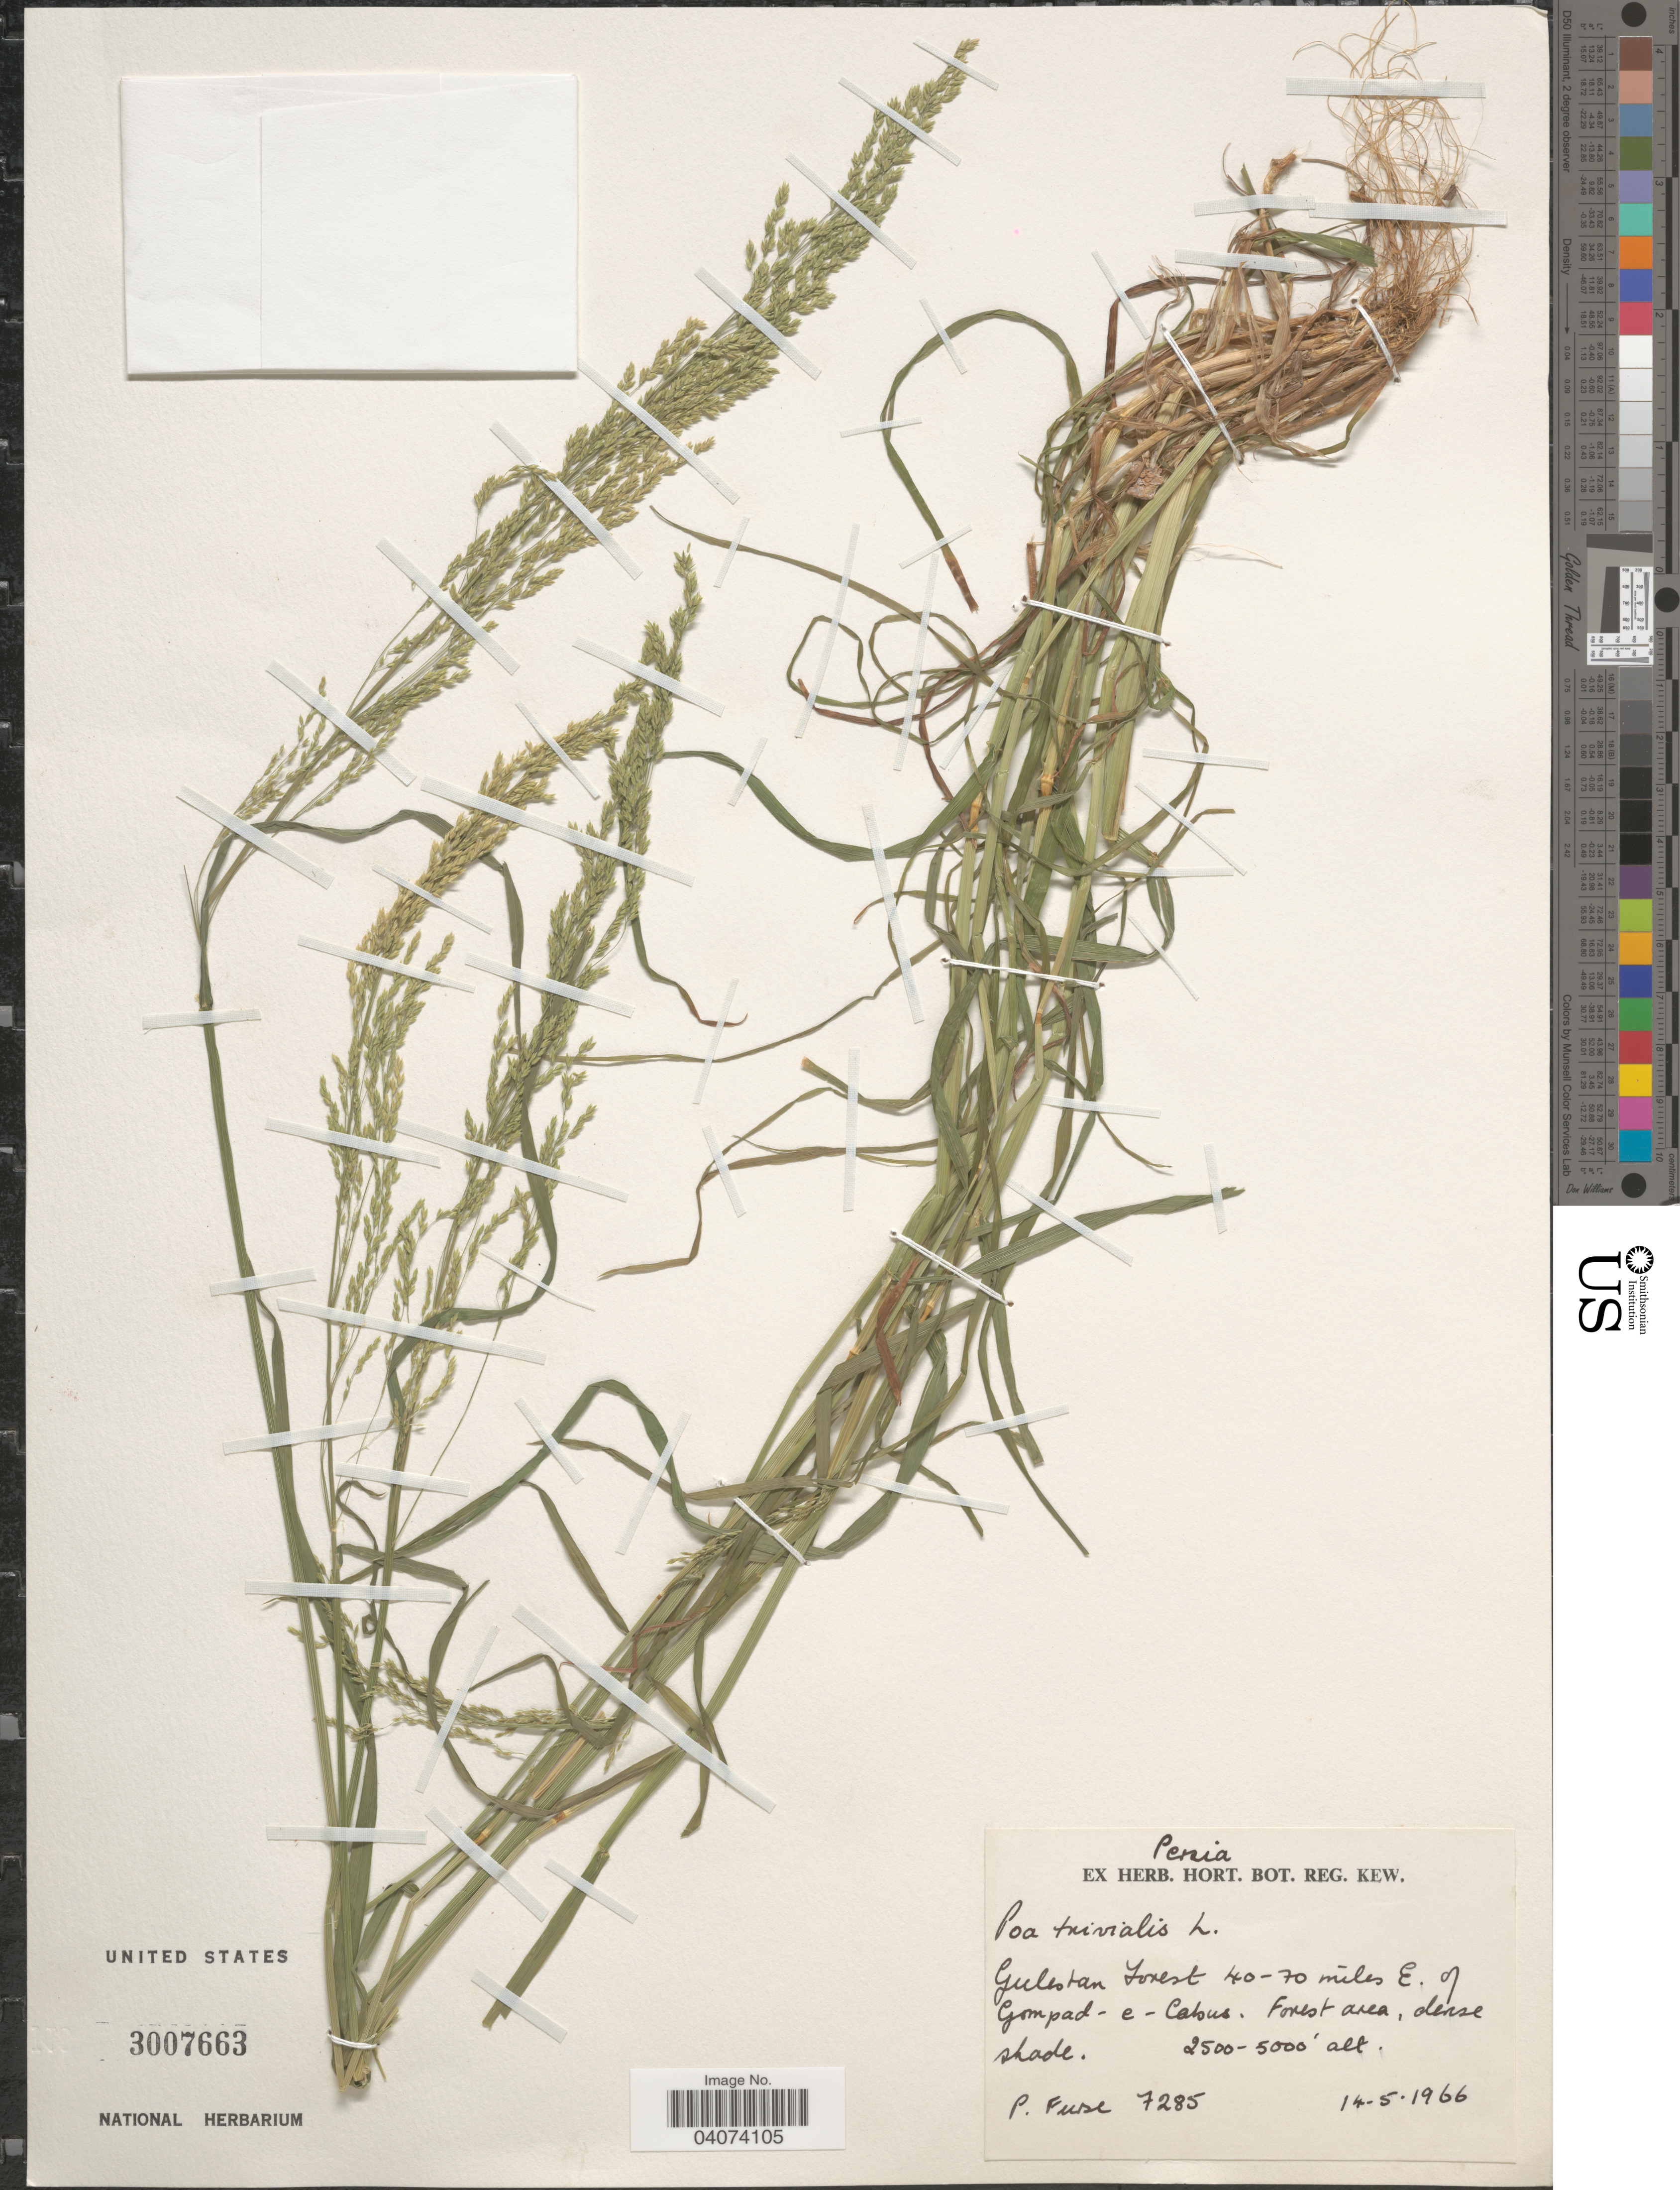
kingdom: Plantae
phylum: Tracheophyta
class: Liliopsida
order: Poales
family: Poaceae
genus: Poa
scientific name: Poa trivialis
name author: L.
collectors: P. Fuse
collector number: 7285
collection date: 1966-05-14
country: Iran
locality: Persia. Gulestan Forest 40-70 miles E. of Gompad-e-Cabus. Forest area, dense shade.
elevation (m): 762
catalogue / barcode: US 3007663